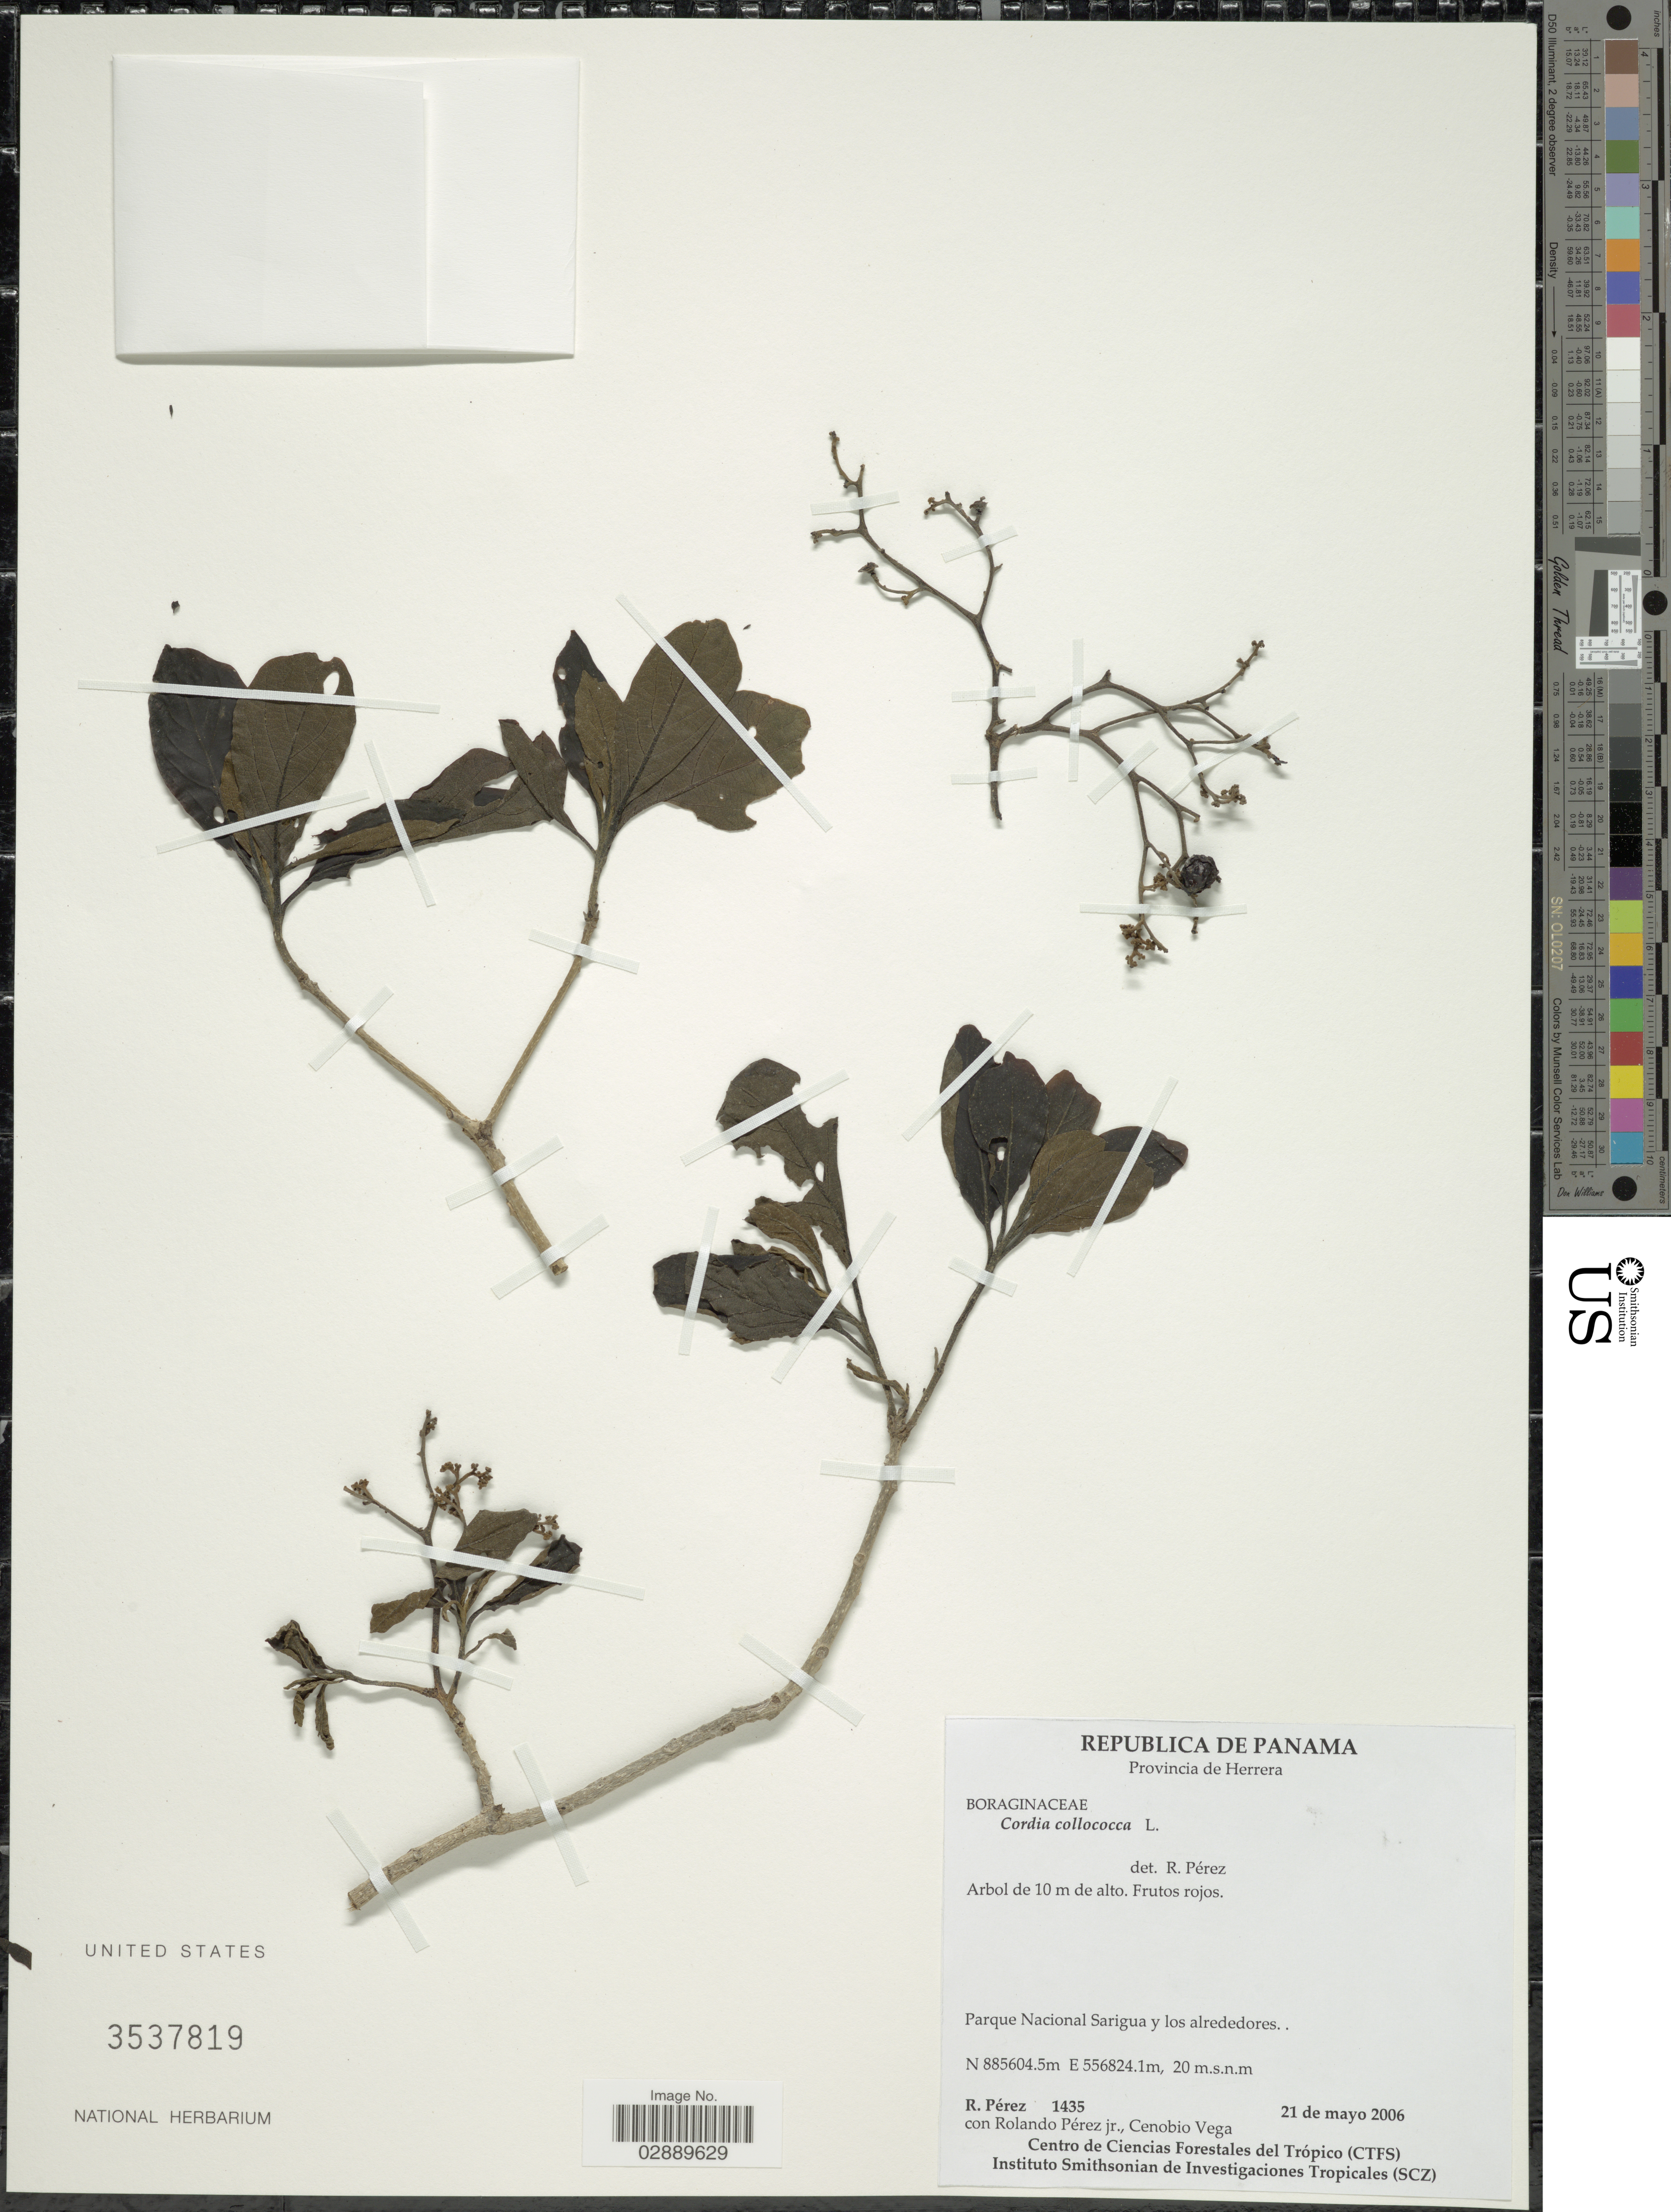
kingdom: Plantae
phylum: Tracheophyta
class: Magnoliopsida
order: Boraginales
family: Cordiaceae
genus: Cordia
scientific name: Cordia collococca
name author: L.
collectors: R. Perez, R. Perez & C. Vega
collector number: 1435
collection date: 2006-05-21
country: Panama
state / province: Herrera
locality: Parque Nacional Sarigua y los alrededores.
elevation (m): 20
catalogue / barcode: US 3537819